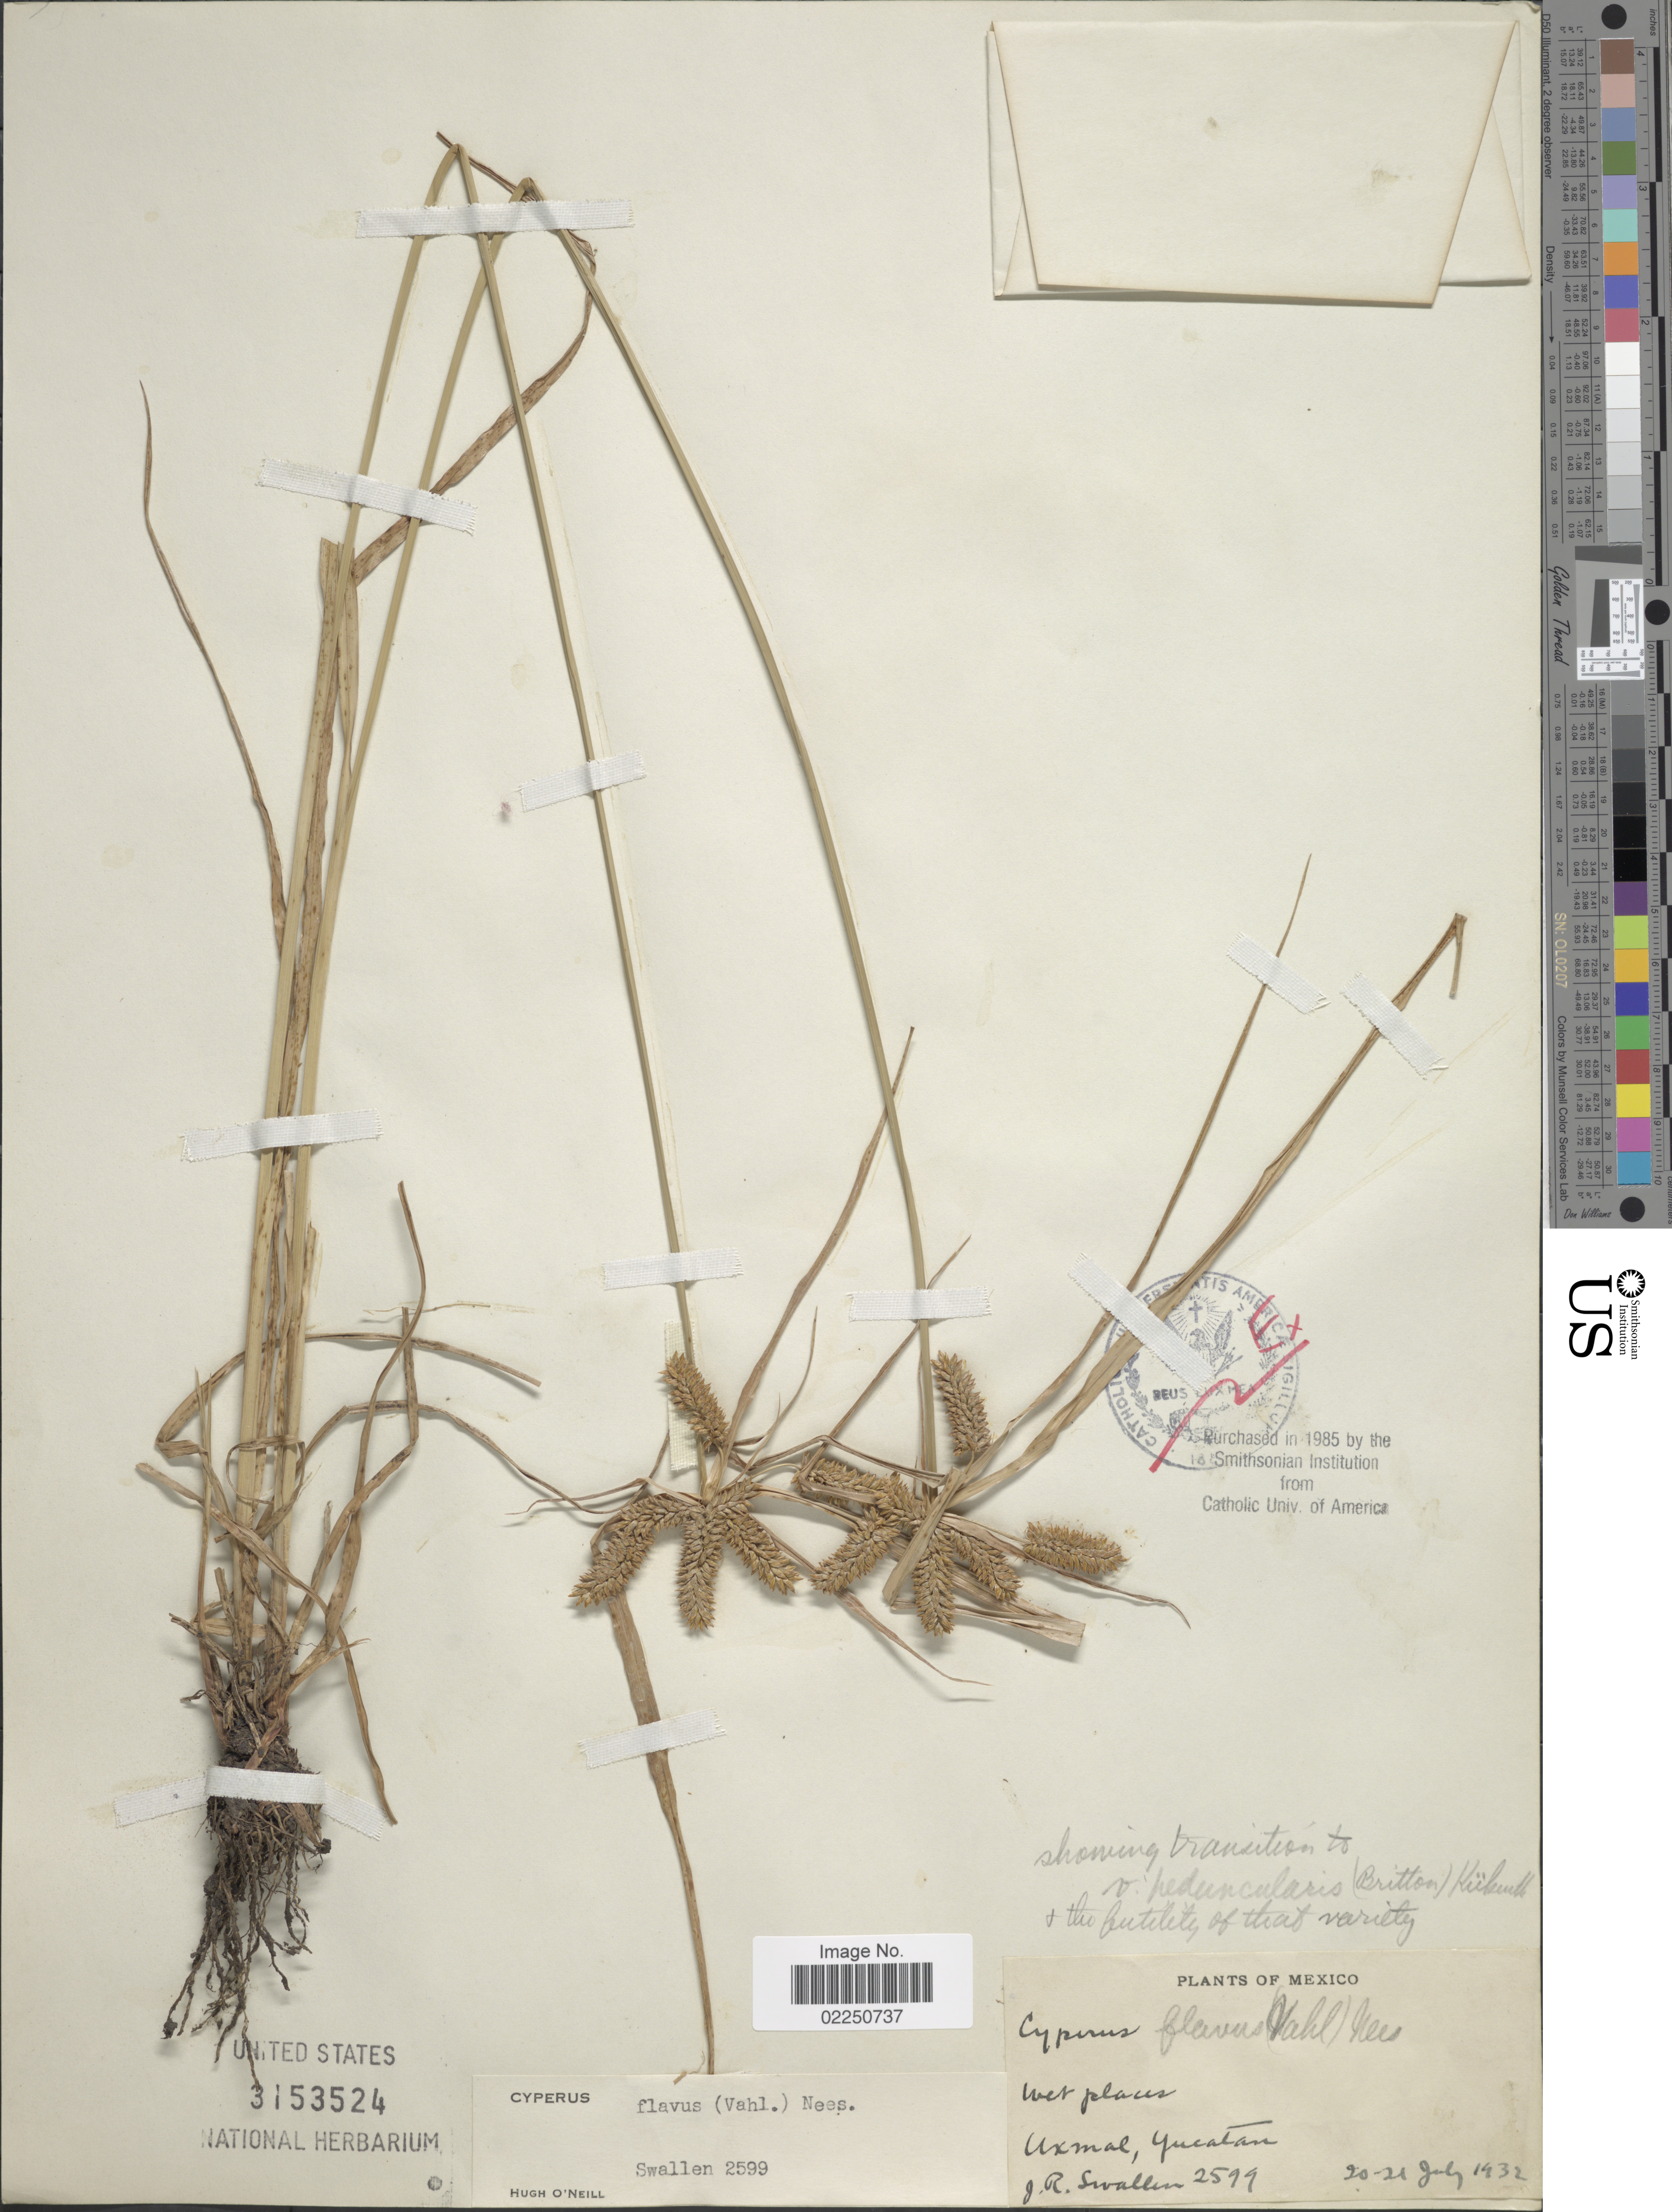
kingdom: Plantae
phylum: Tracheophyta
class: Liliopsida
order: Poales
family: Cyperaceae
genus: Cyperus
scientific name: Cyperus aggregatus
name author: (Willd.) Endl.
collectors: J. R. Swallen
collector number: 2599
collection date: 1932-07-20/1932-07-21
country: Mexico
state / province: Yucatán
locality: Uxmal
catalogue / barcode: US 3153524